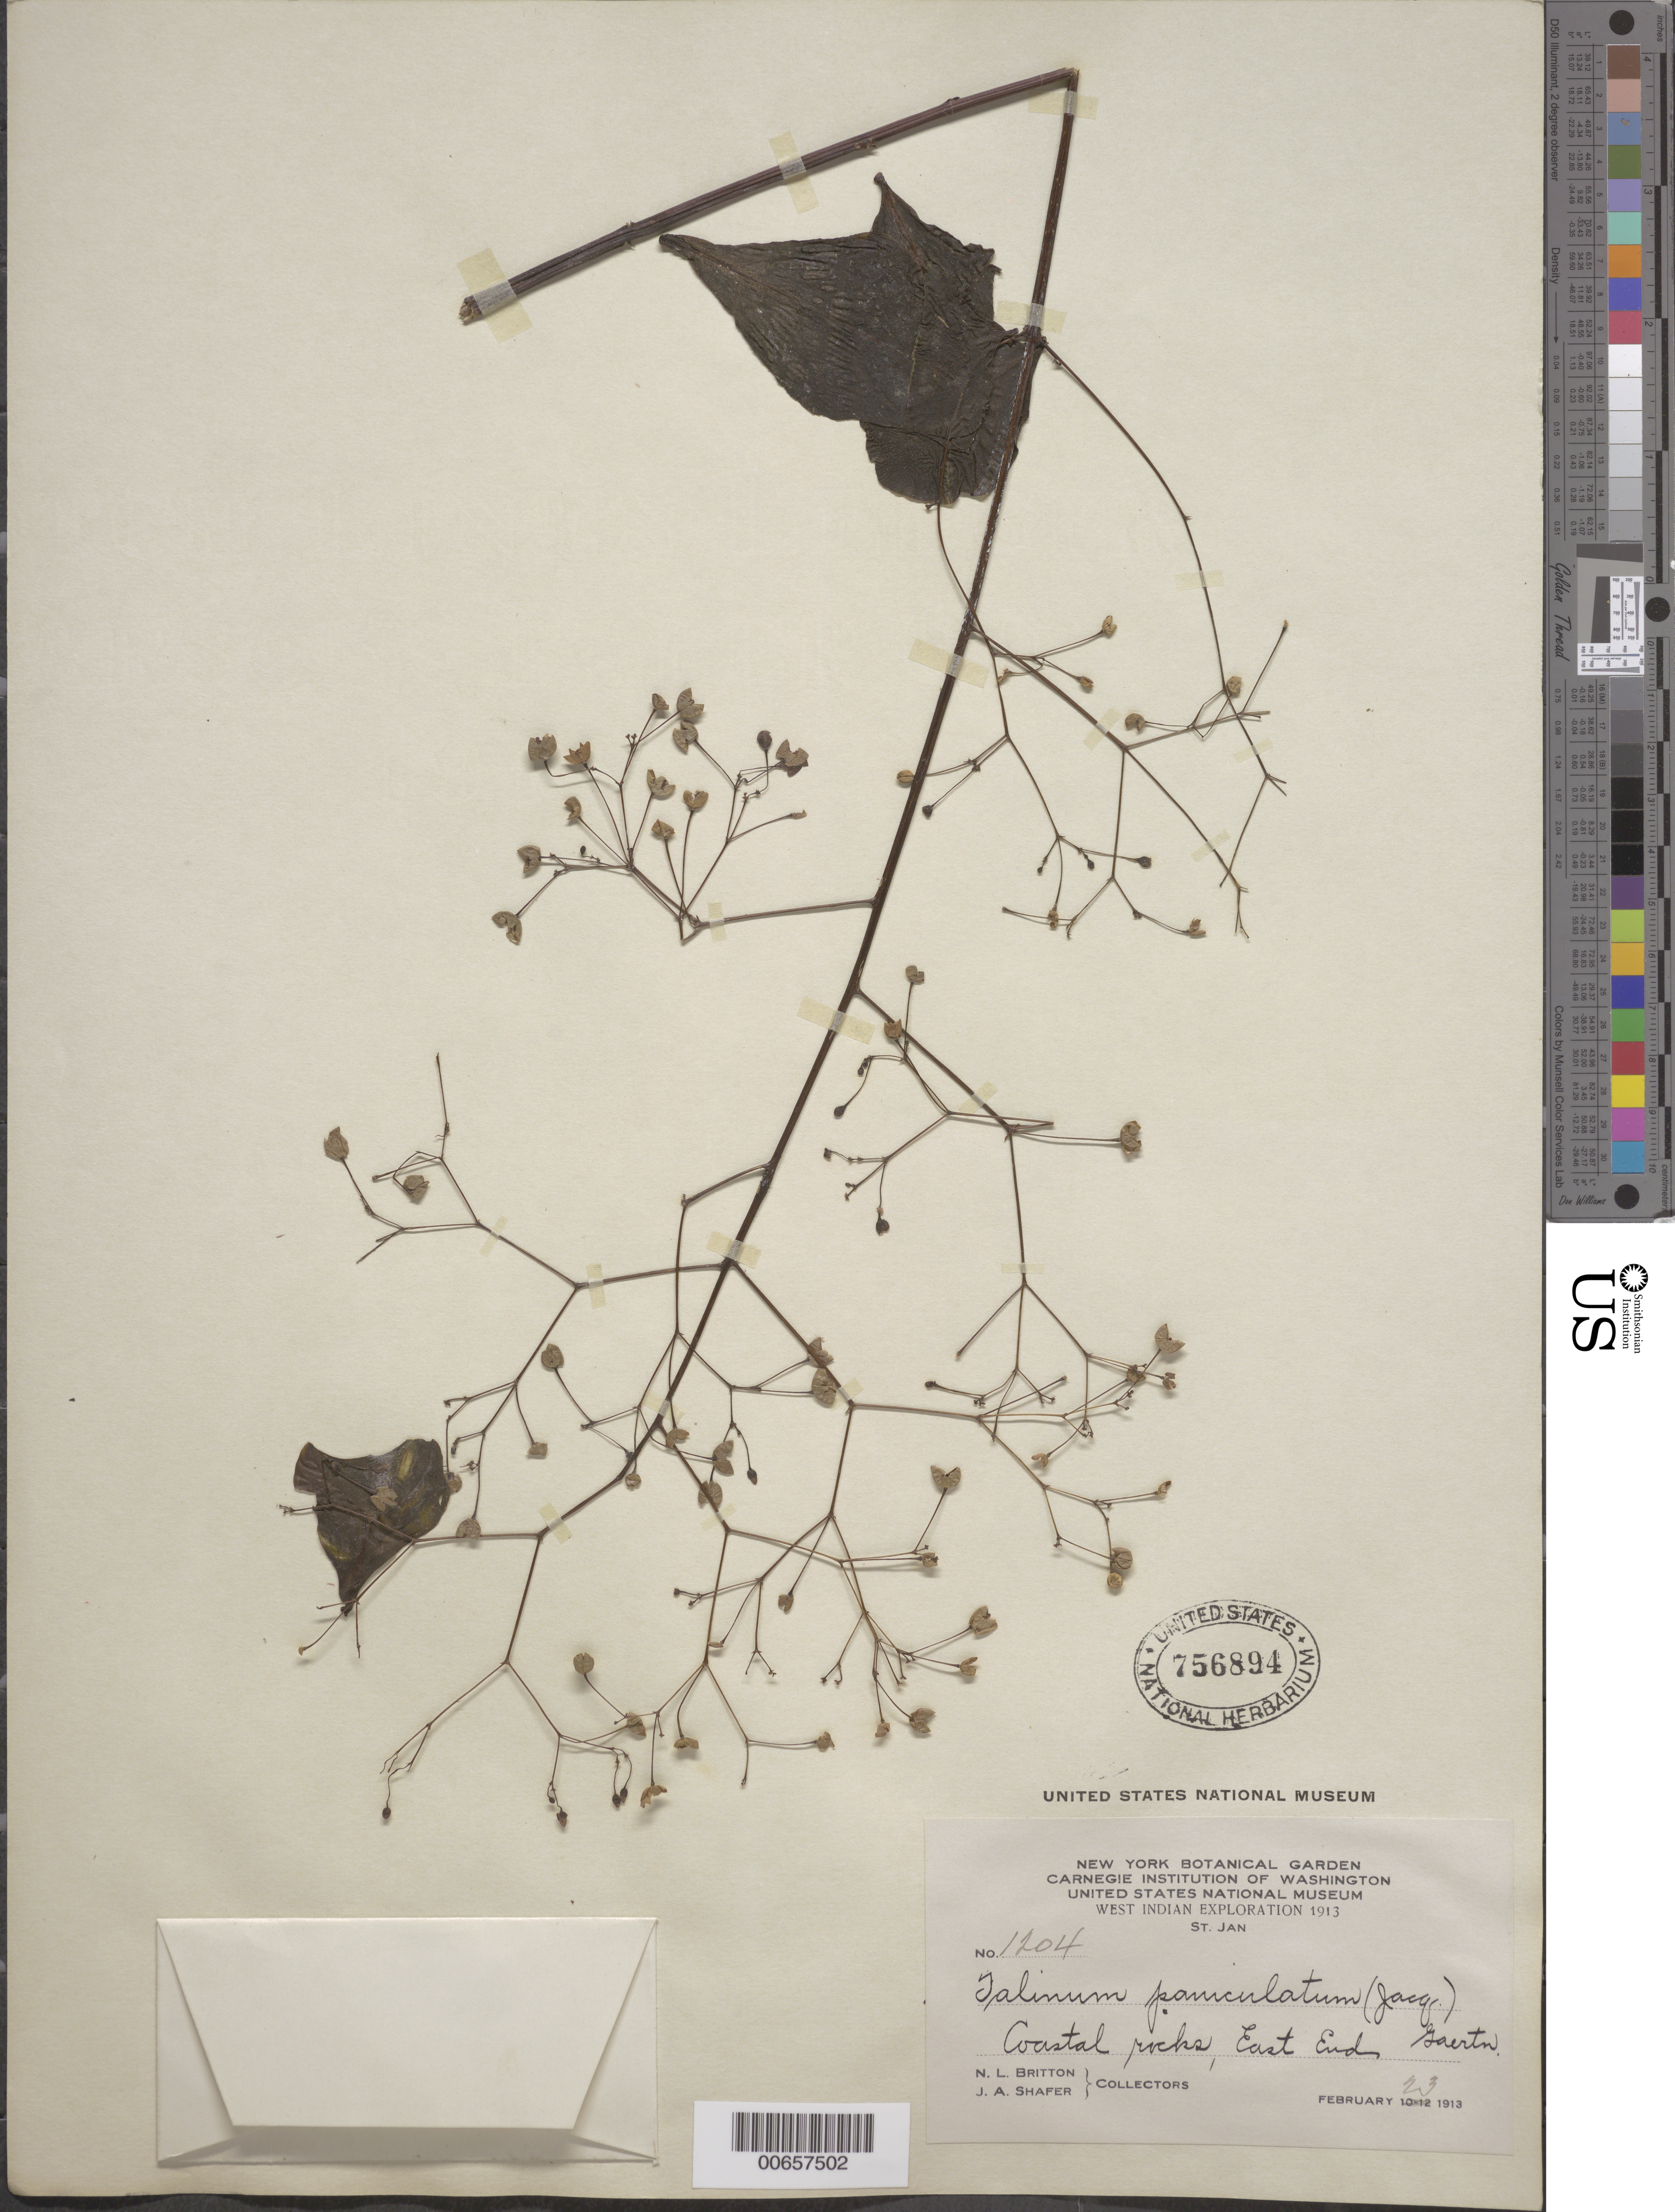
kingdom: Plantae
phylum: Tracheophyta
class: Magnoliopsida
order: Caryophyllales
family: Talinaceae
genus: Talinum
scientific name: Talinum paniculatum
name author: (Jacq.) Gaertn.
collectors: N. Britton & J. A. Shafer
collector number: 1204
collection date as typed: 23 Feb 1913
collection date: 1913-02-23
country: U.S. Virgin Islands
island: St. John Island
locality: East End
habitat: Coastal rocks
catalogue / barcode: US 756894